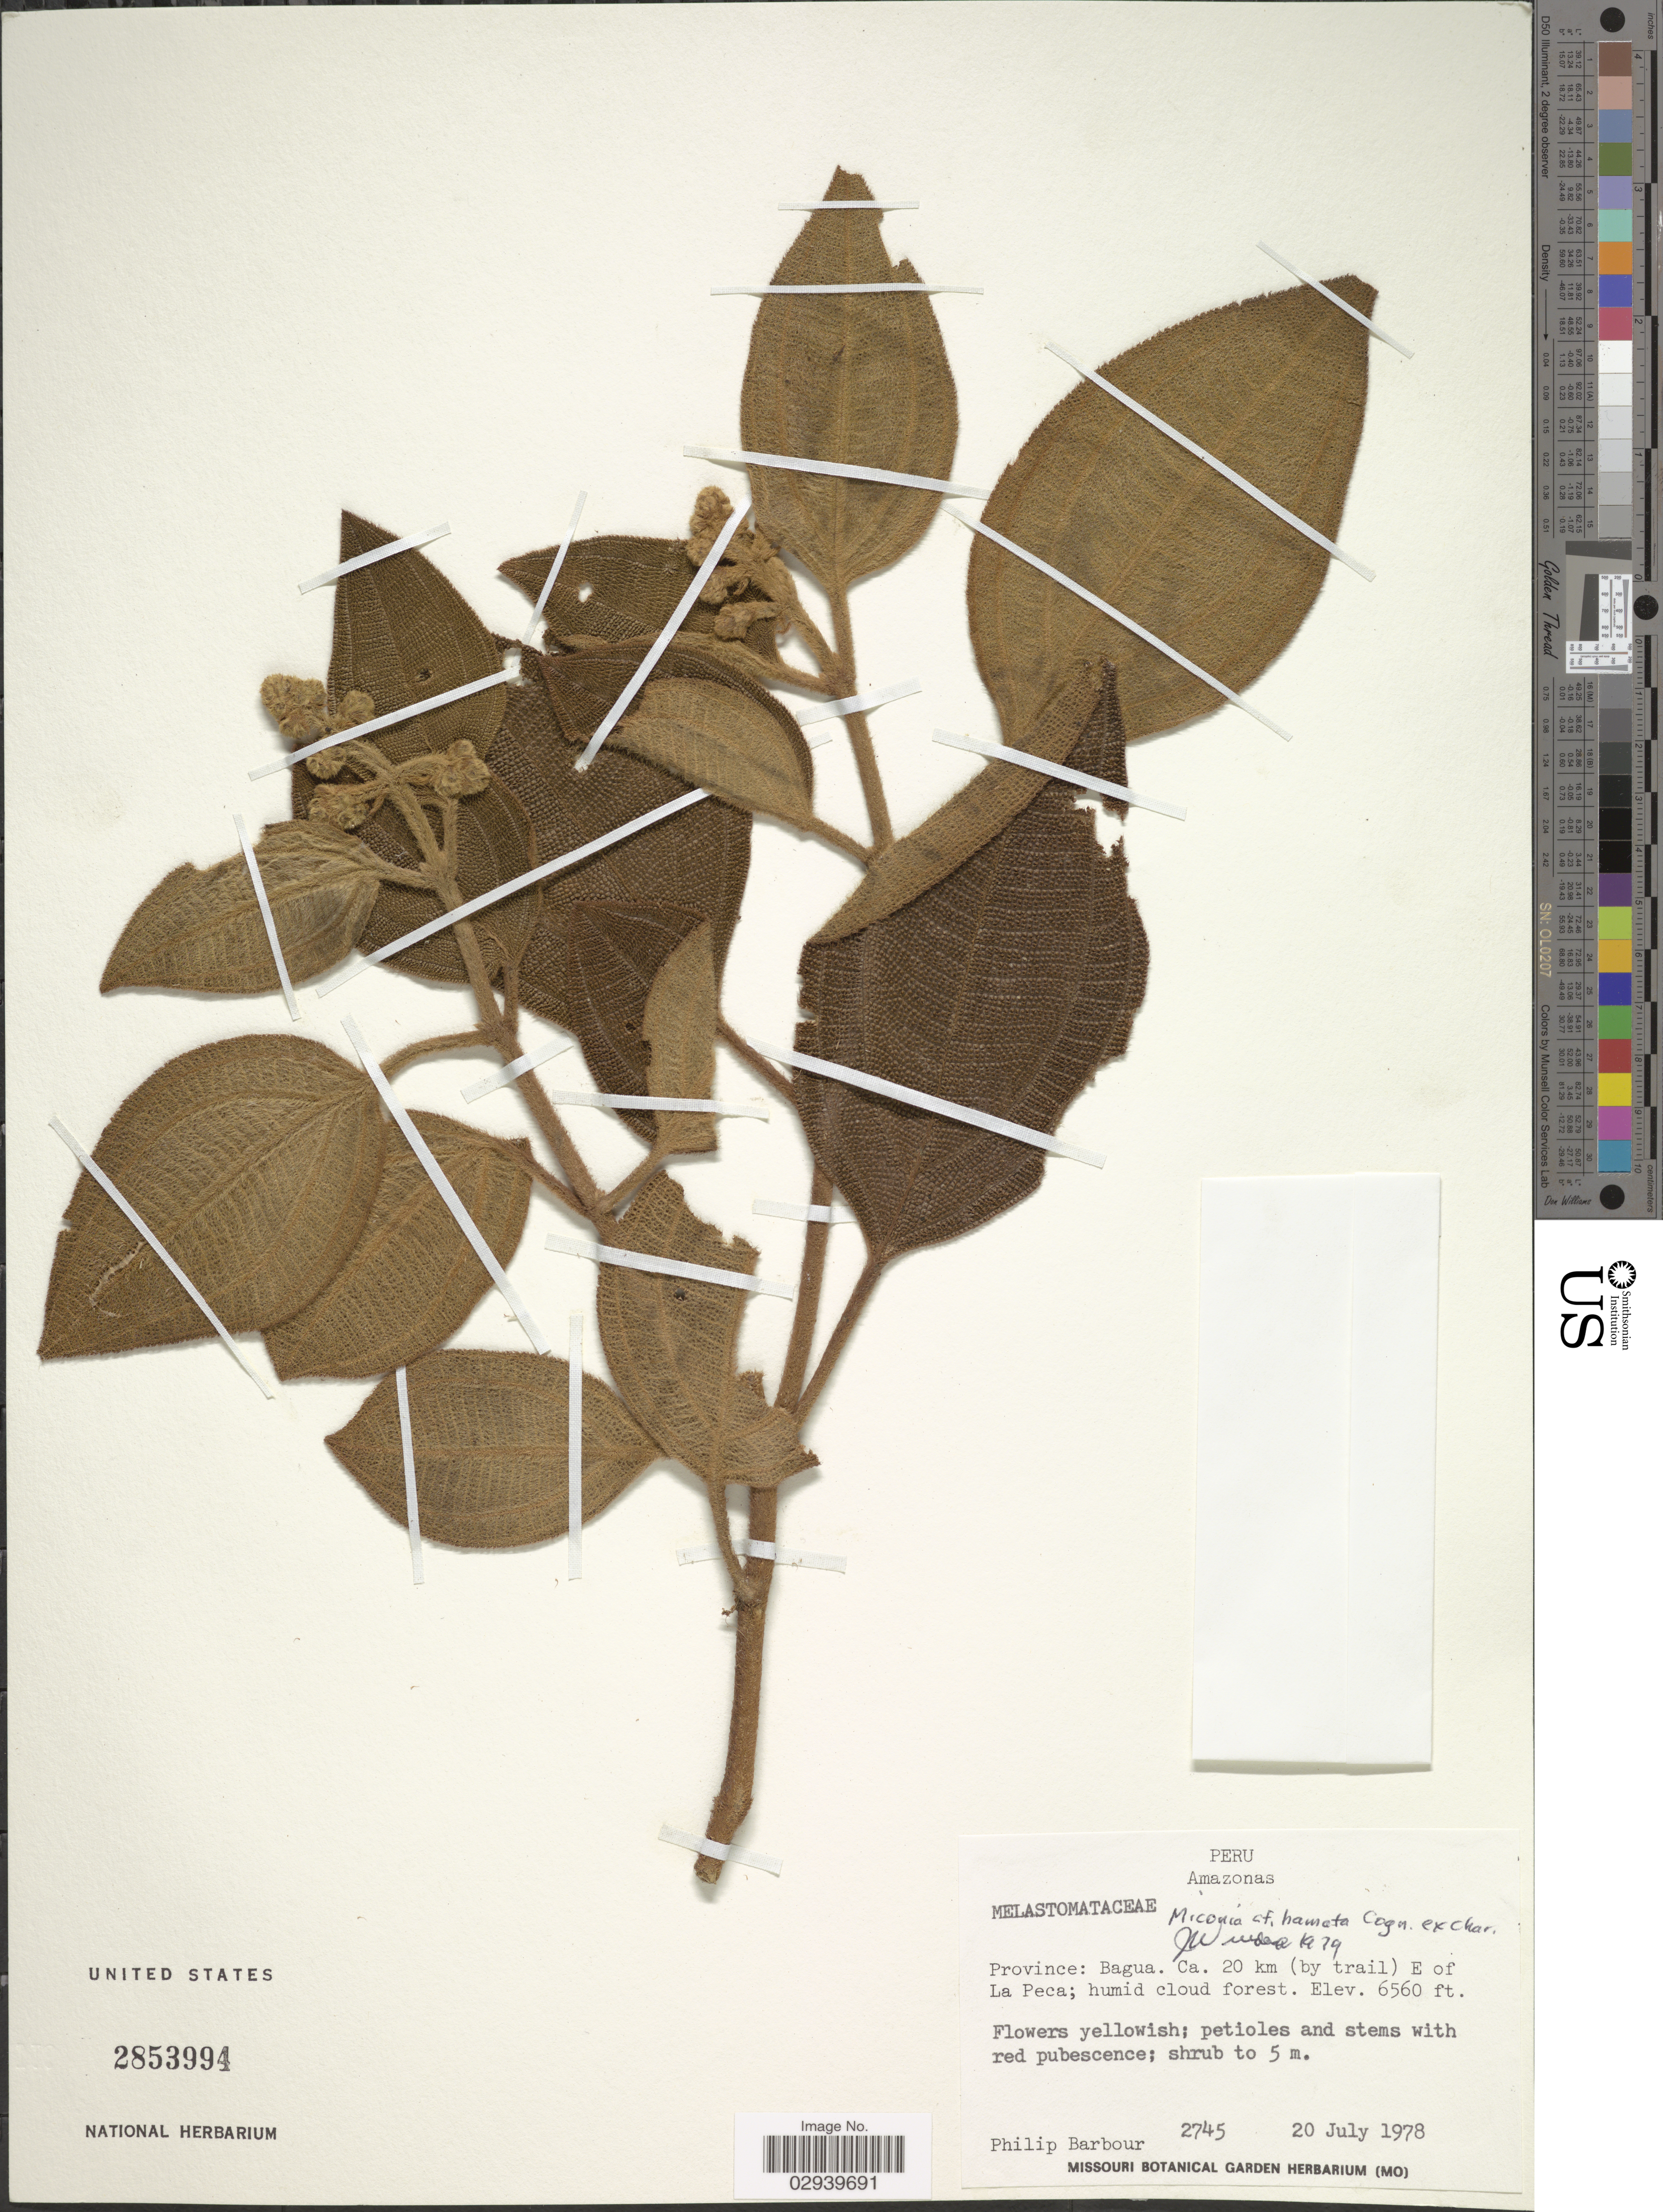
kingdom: Plantae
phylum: Tracheophyta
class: Magnoliopsida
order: Myrtales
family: Melastomataceae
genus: Miconia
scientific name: Miconia hamata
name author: Cogn.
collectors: P. Barbour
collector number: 2745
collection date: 1978-07-20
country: Peru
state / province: Amazonas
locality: Province: Bagua. Ca. 20 km (by trail) E of La Peca.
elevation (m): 1999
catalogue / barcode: US 2853994